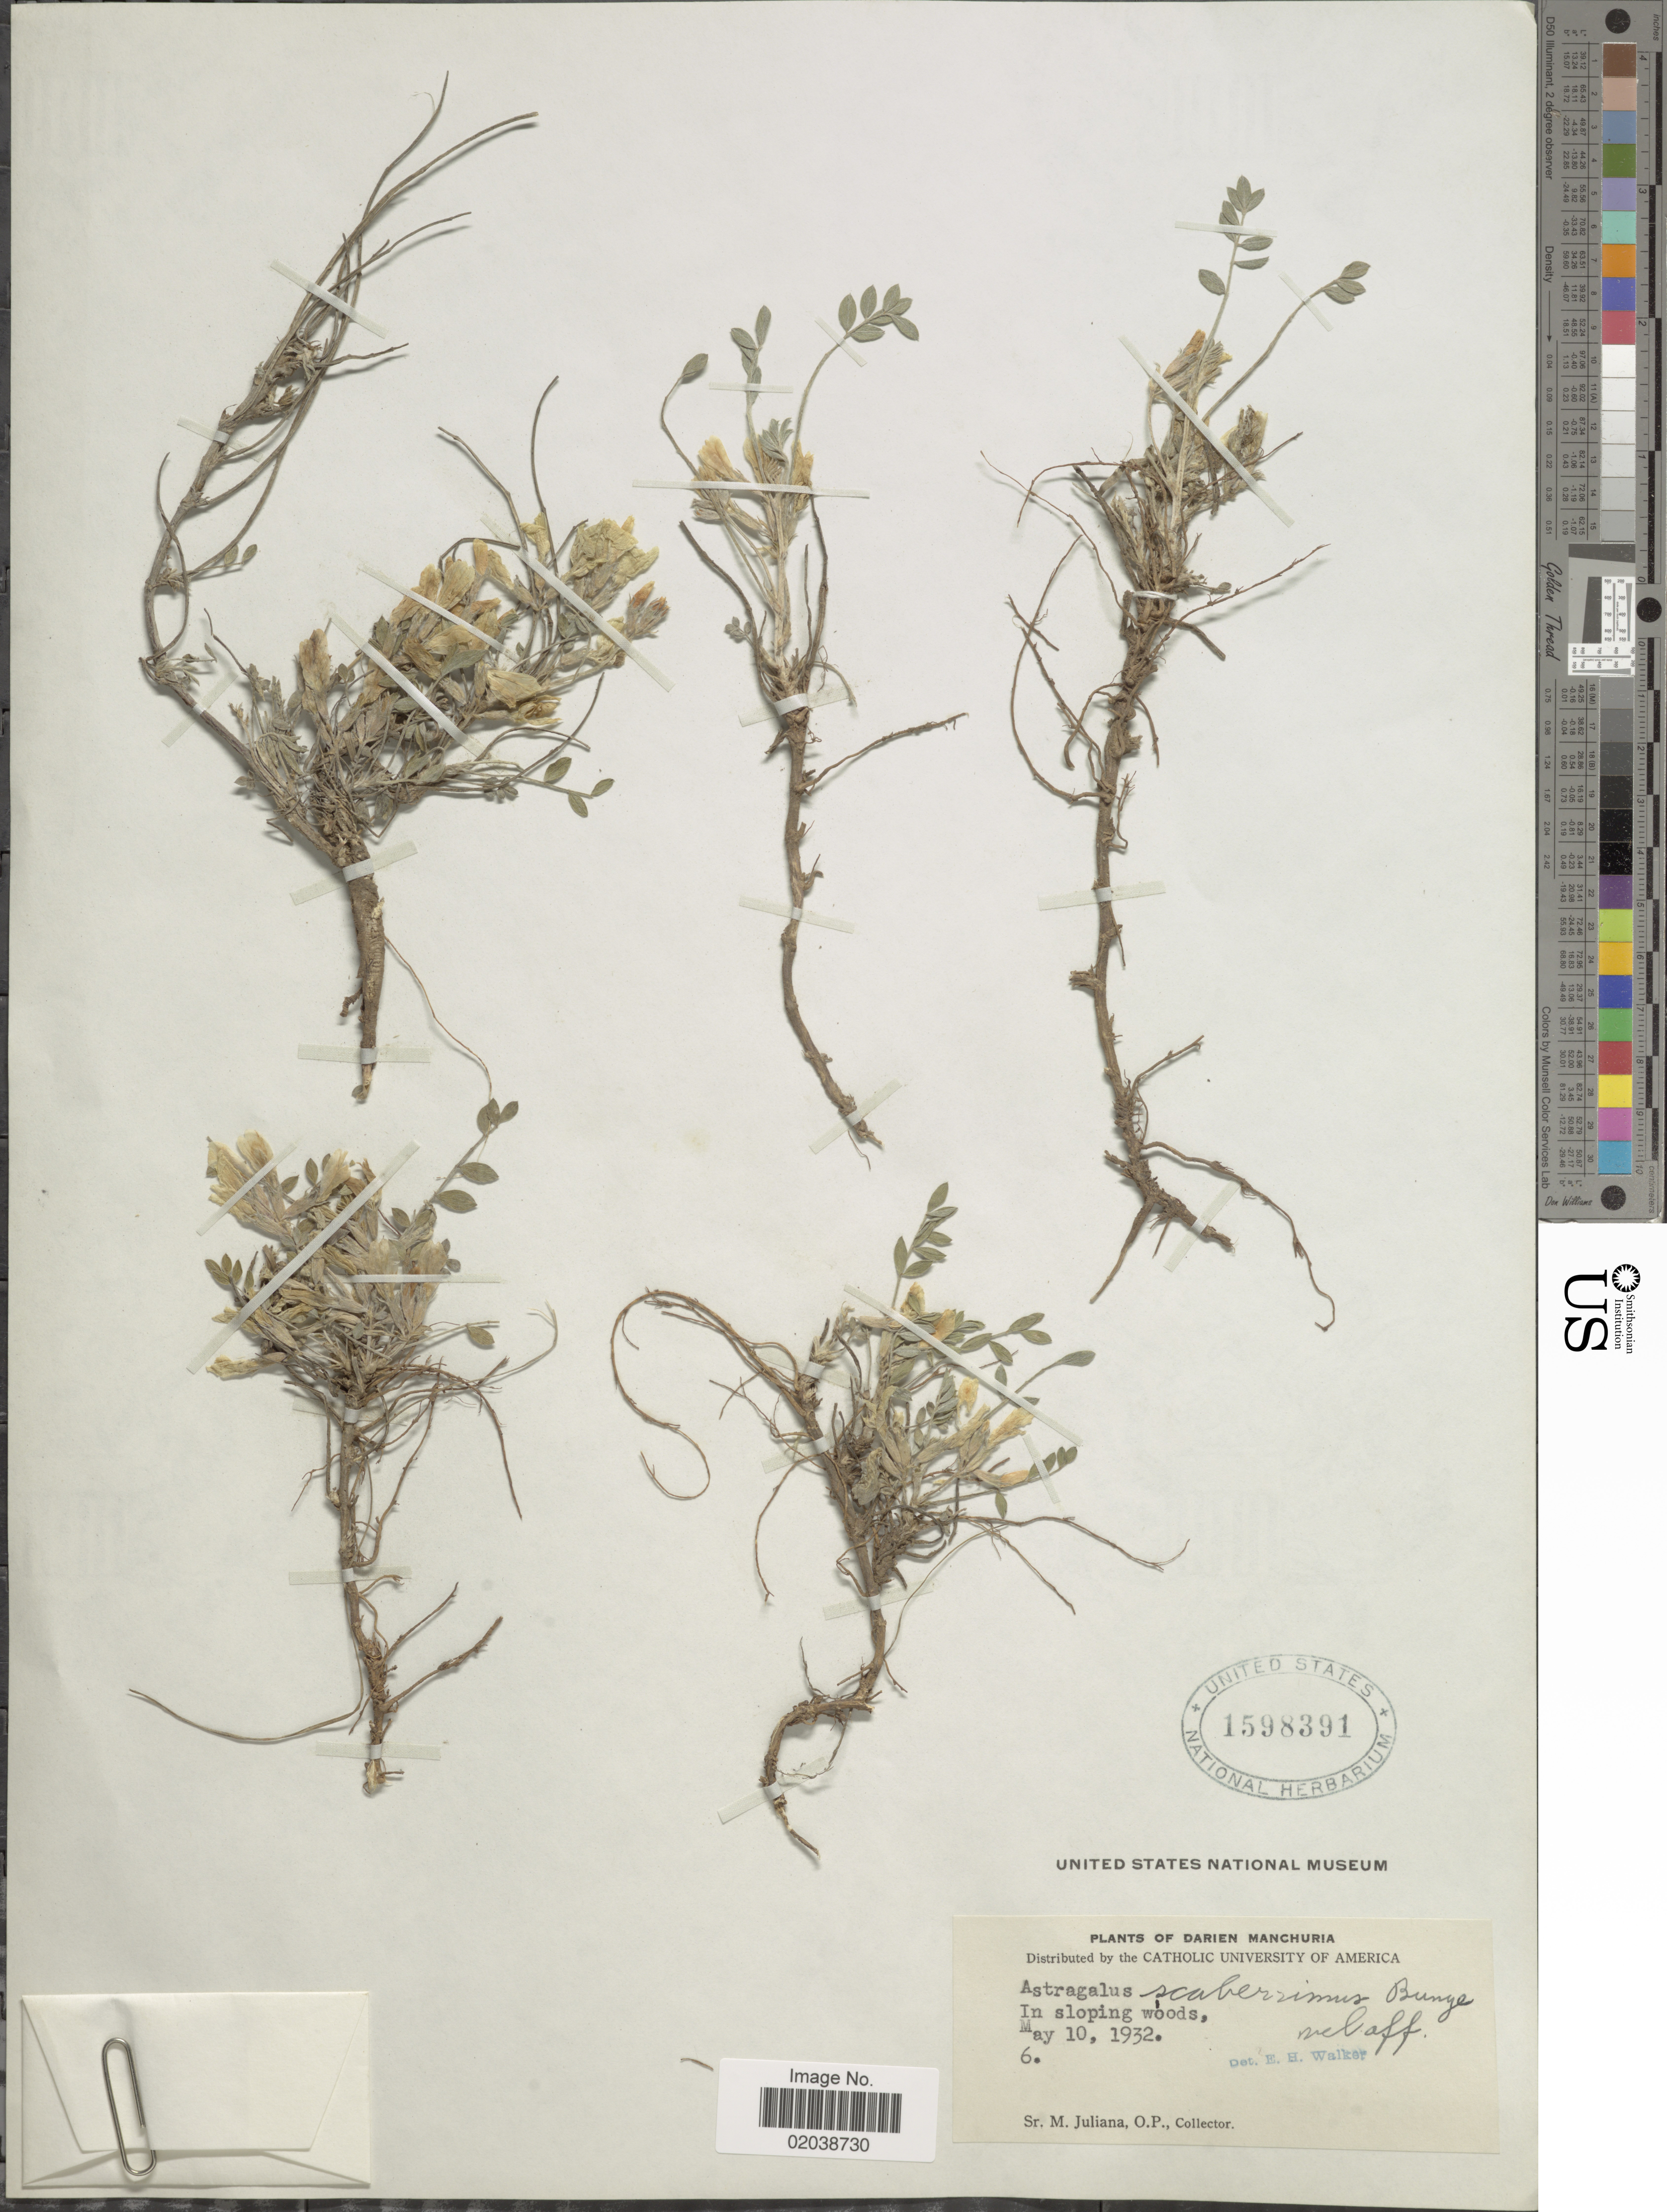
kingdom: Plantae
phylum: Tracheophyta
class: Magnoliopsida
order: Fabales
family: Fabaceae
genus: Astragalus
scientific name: Astragalus scaberrimus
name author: Bunge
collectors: M. Juliana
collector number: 6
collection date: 1932-05-10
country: China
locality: Darien Manchuria, In sloping woods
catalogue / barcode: US 1598391